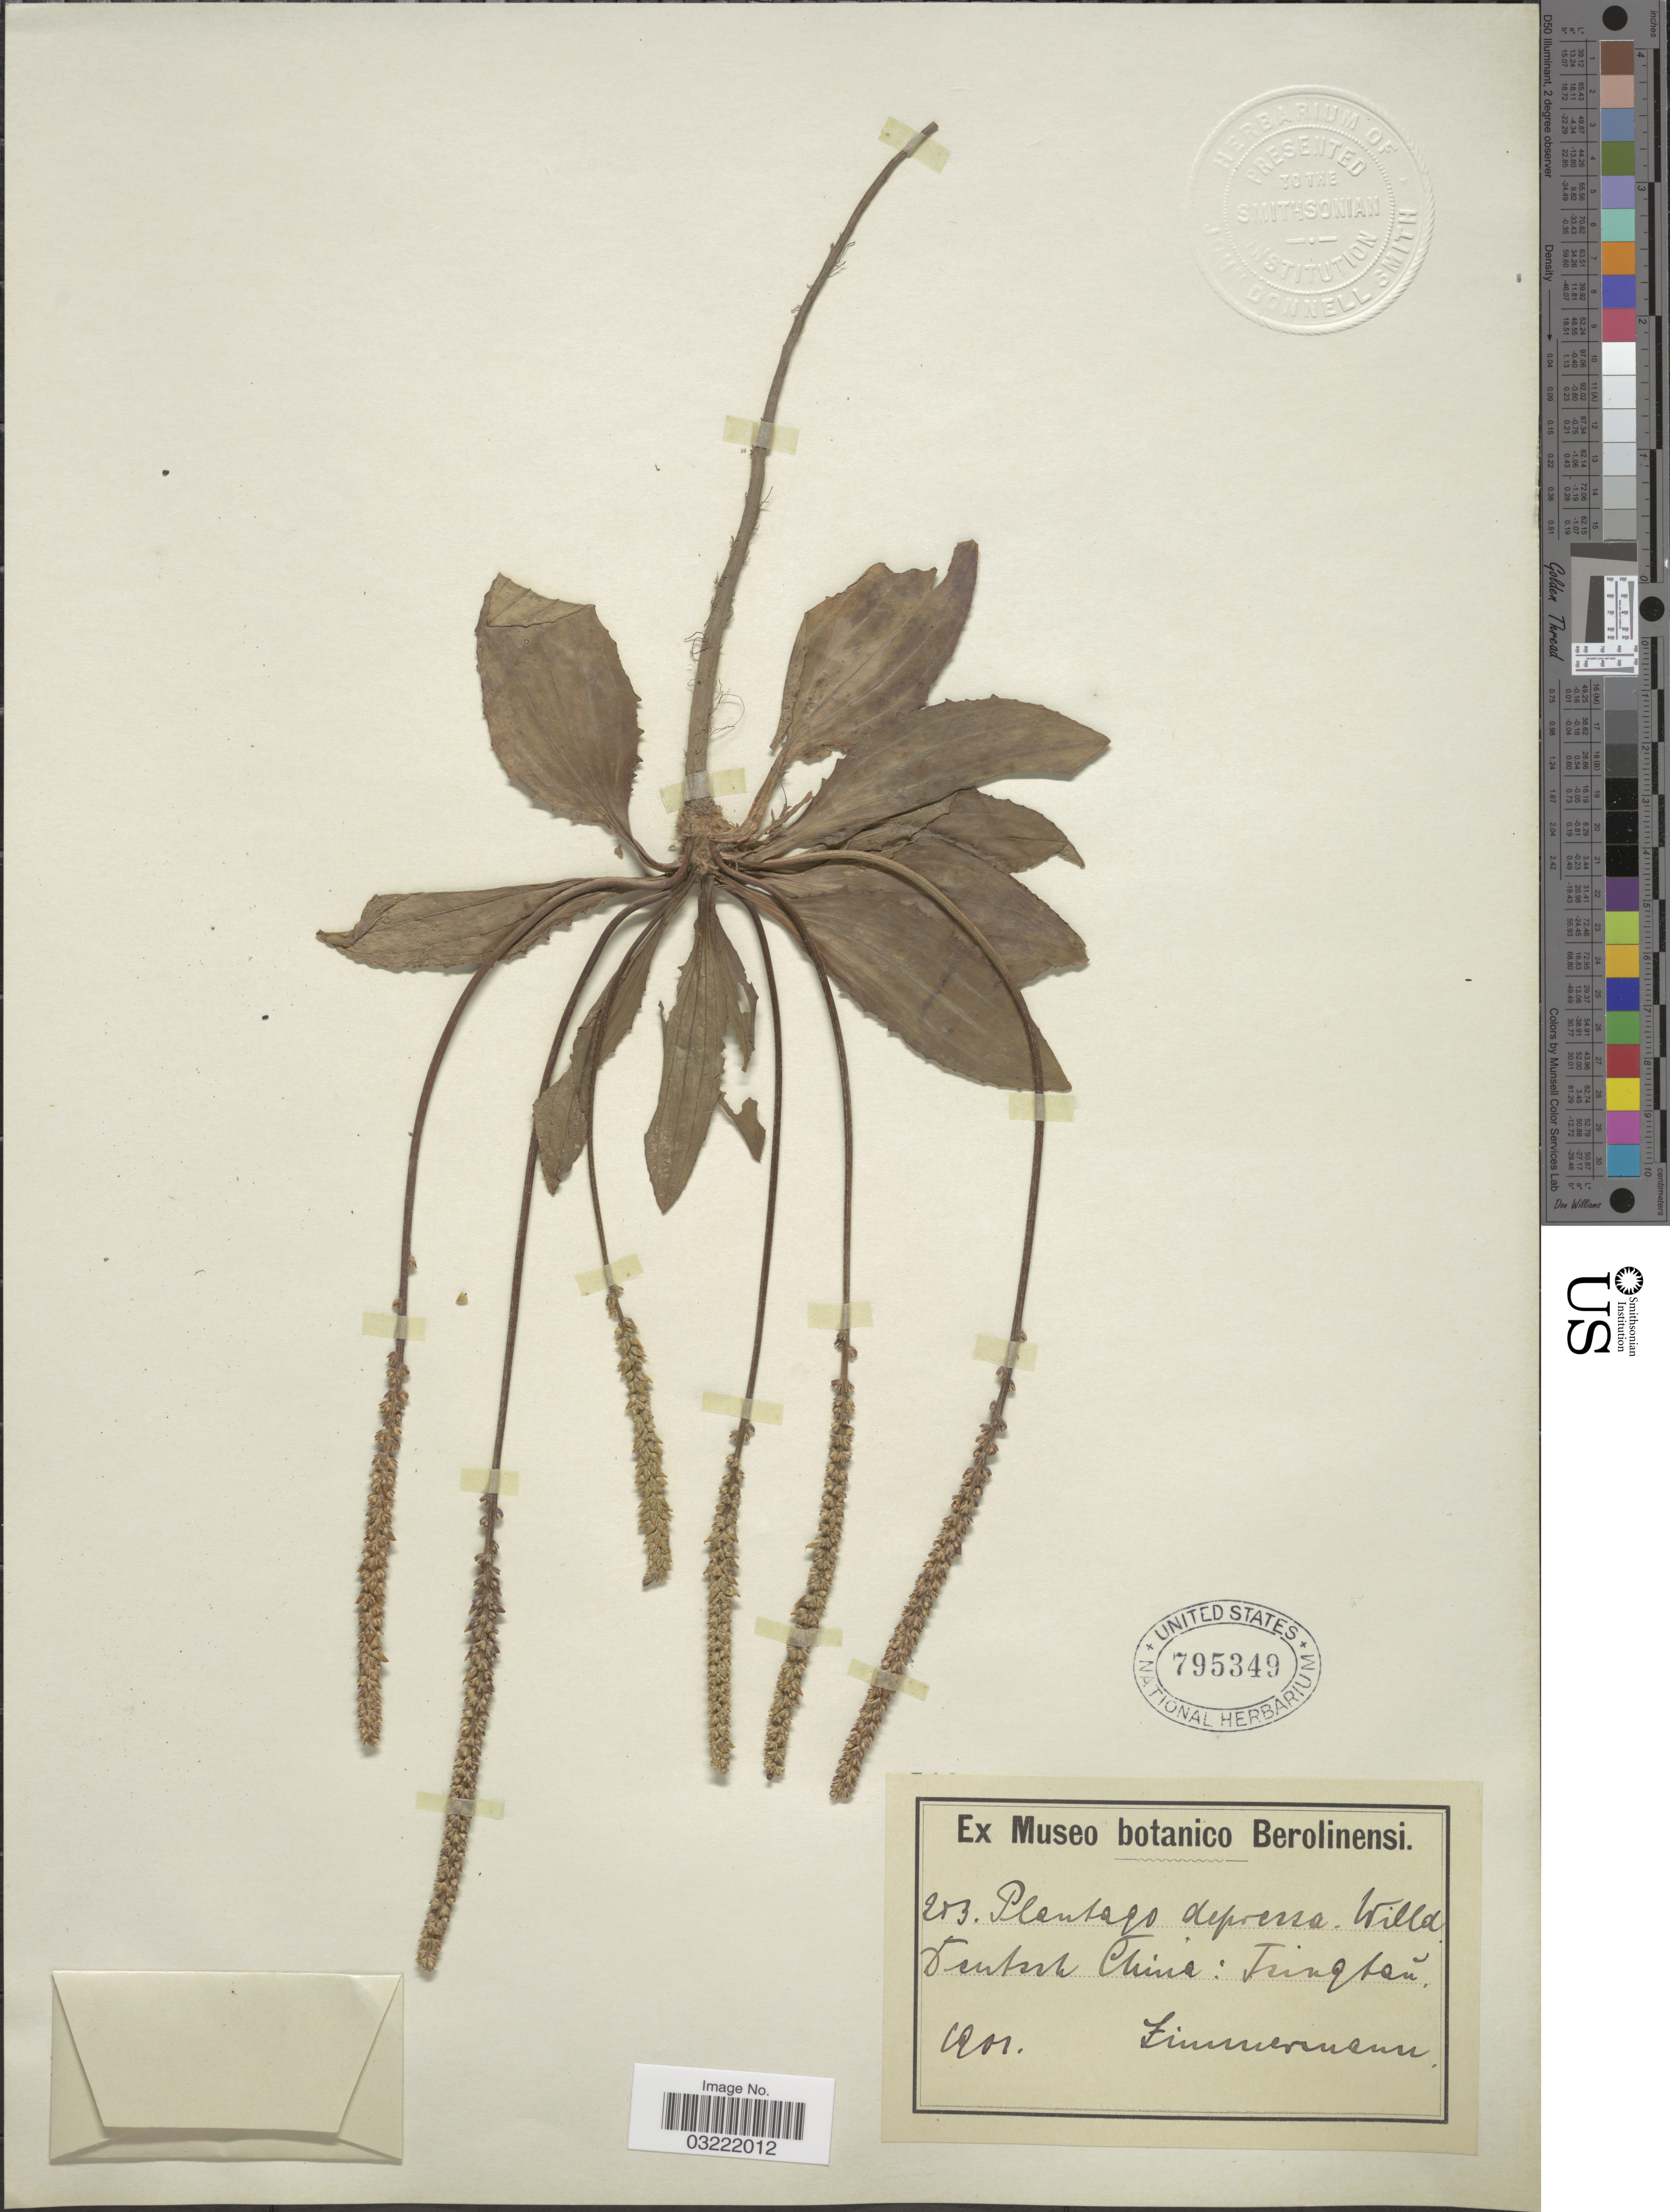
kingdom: Plantae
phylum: Tracheophyta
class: Magnoliopsida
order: Lamiales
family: Plantaginaceae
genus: Plantago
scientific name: Plantago depressa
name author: Willd.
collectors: -. Zimmermann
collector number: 203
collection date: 1901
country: China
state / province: Shandong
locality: Deutsch China: Tsingtáo.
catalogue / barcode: US 795349